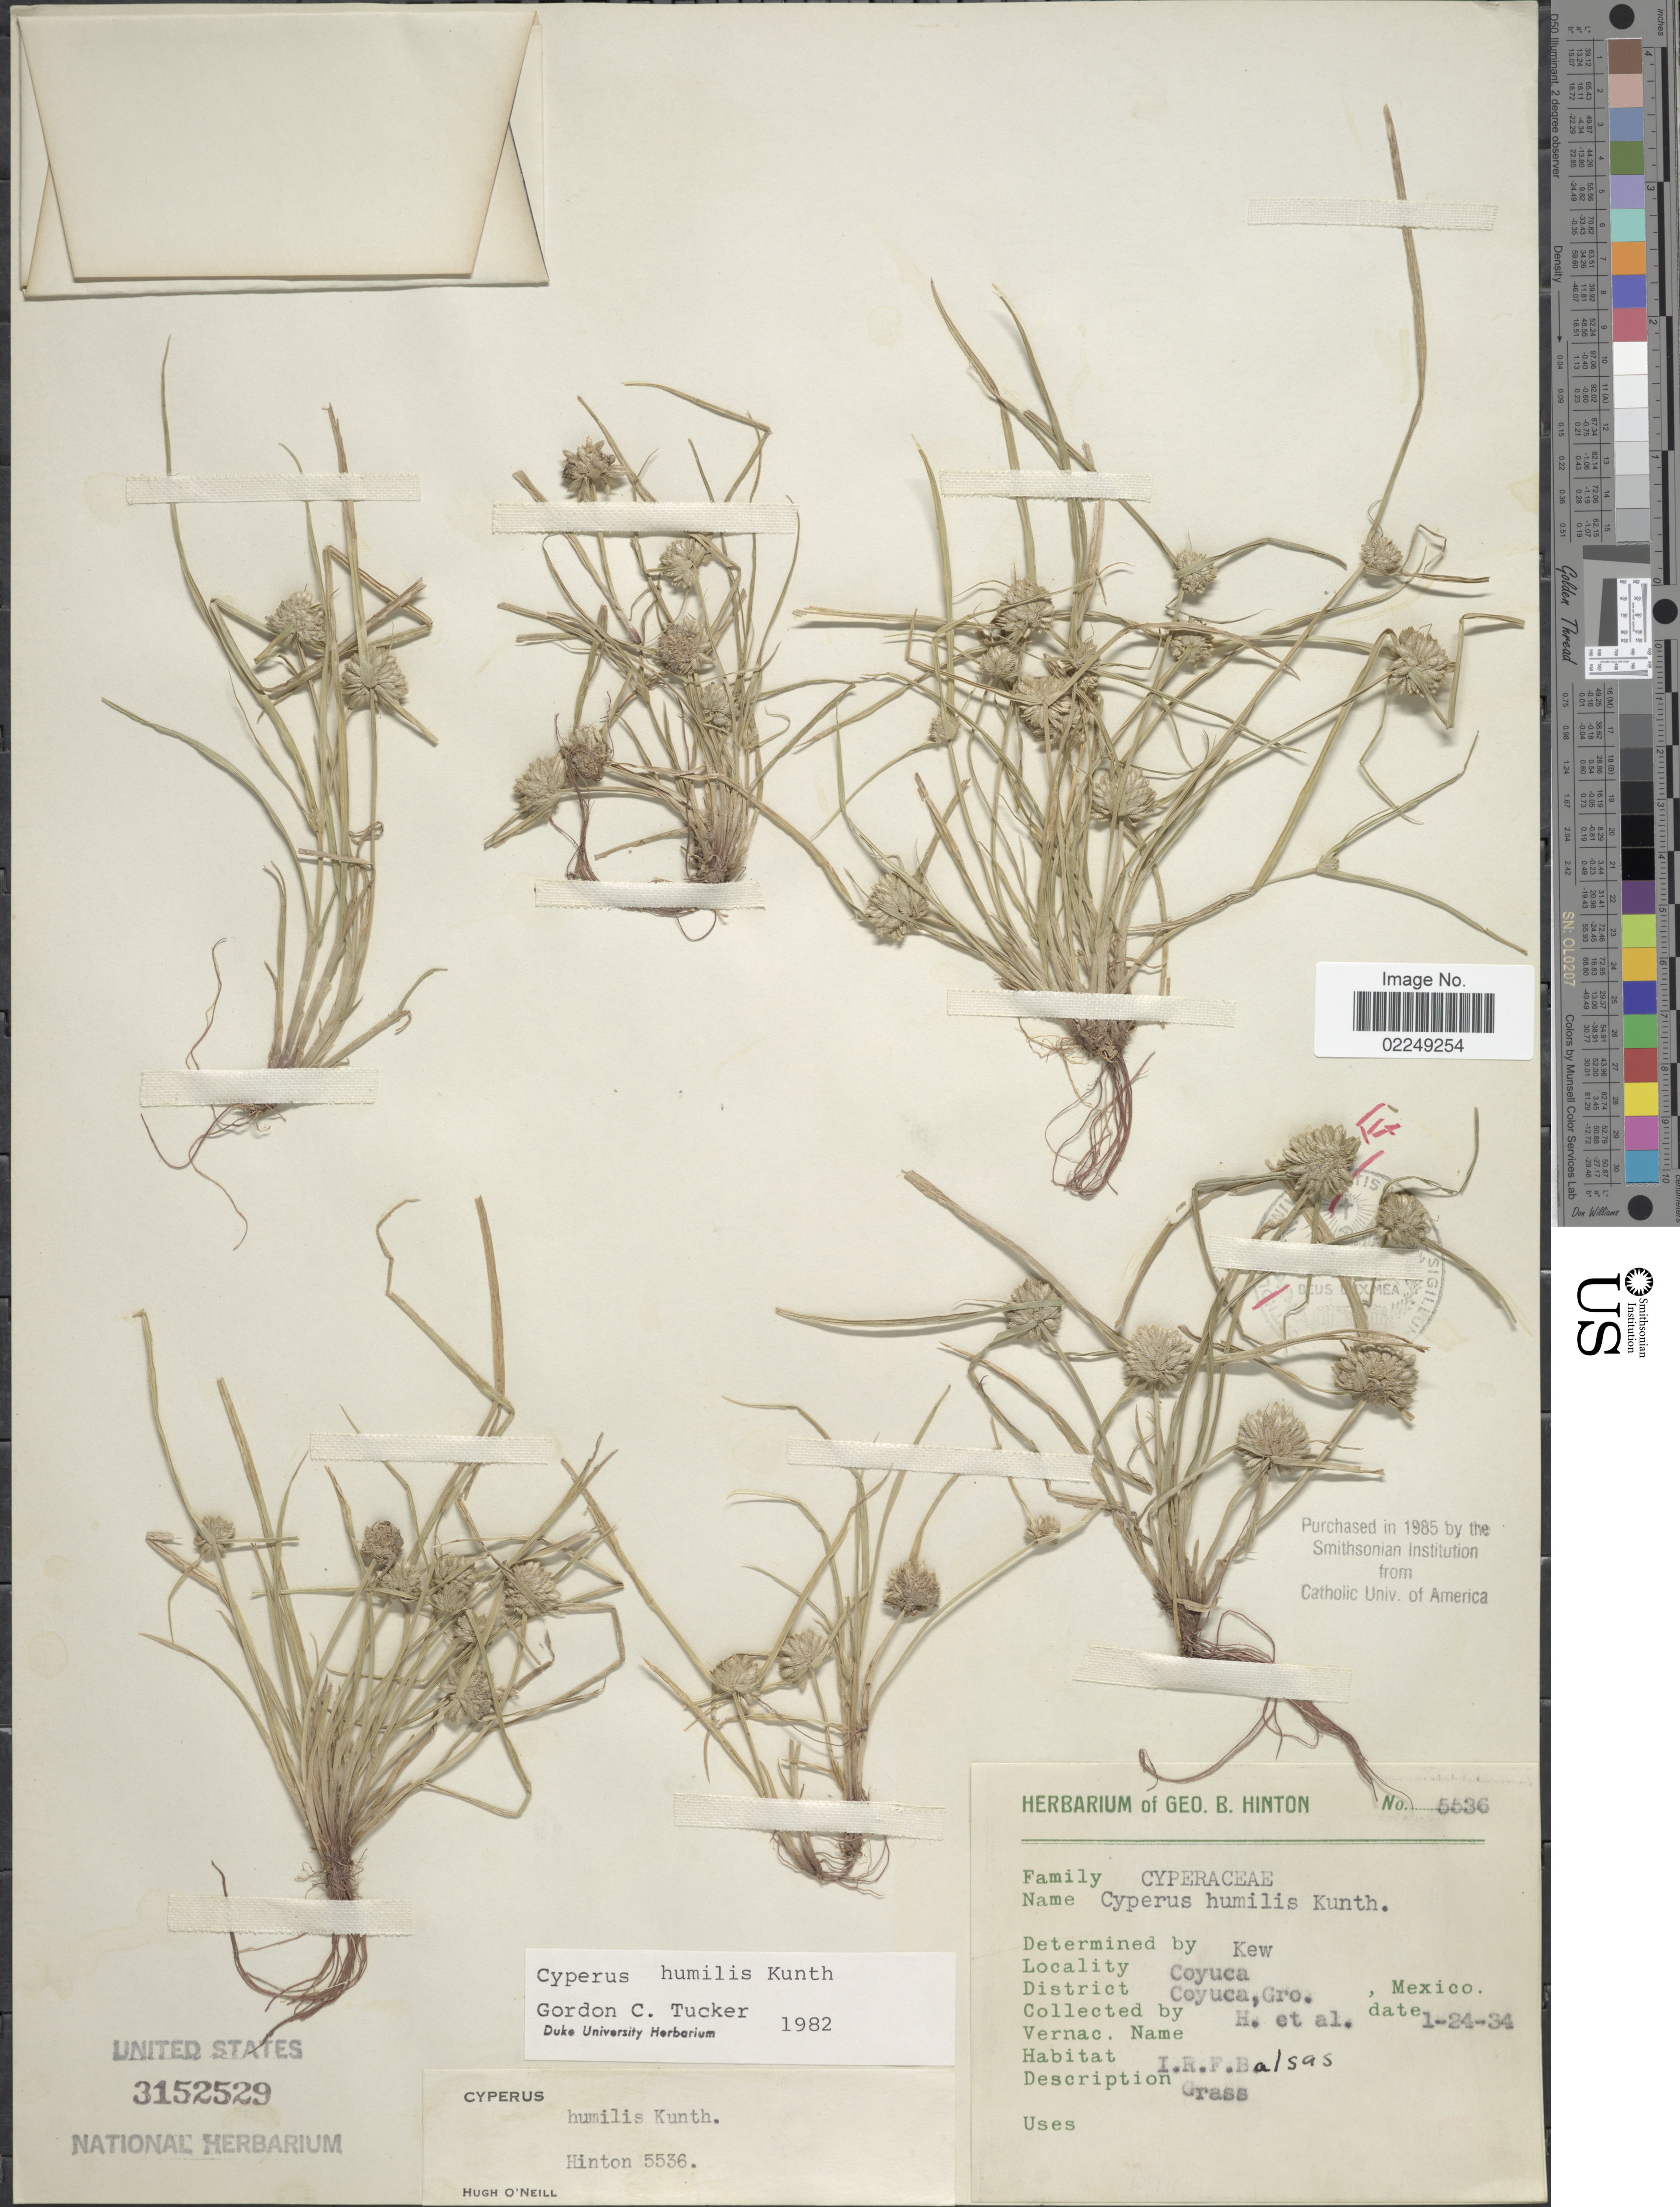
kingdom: Plantae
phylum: Tracheophyta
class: Liliopsida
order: Poales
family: Cyperaceae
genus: Cyperus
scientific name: Cyperus humilis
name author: Kunth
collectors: G. B. Hinton & et al.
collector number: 5536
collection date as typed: Transcribed d/m/y: 24/1/34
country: Mexico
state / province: Guerrero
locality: Coyuca, Coyuca, Gro., Mexico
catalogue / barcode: US 3152529